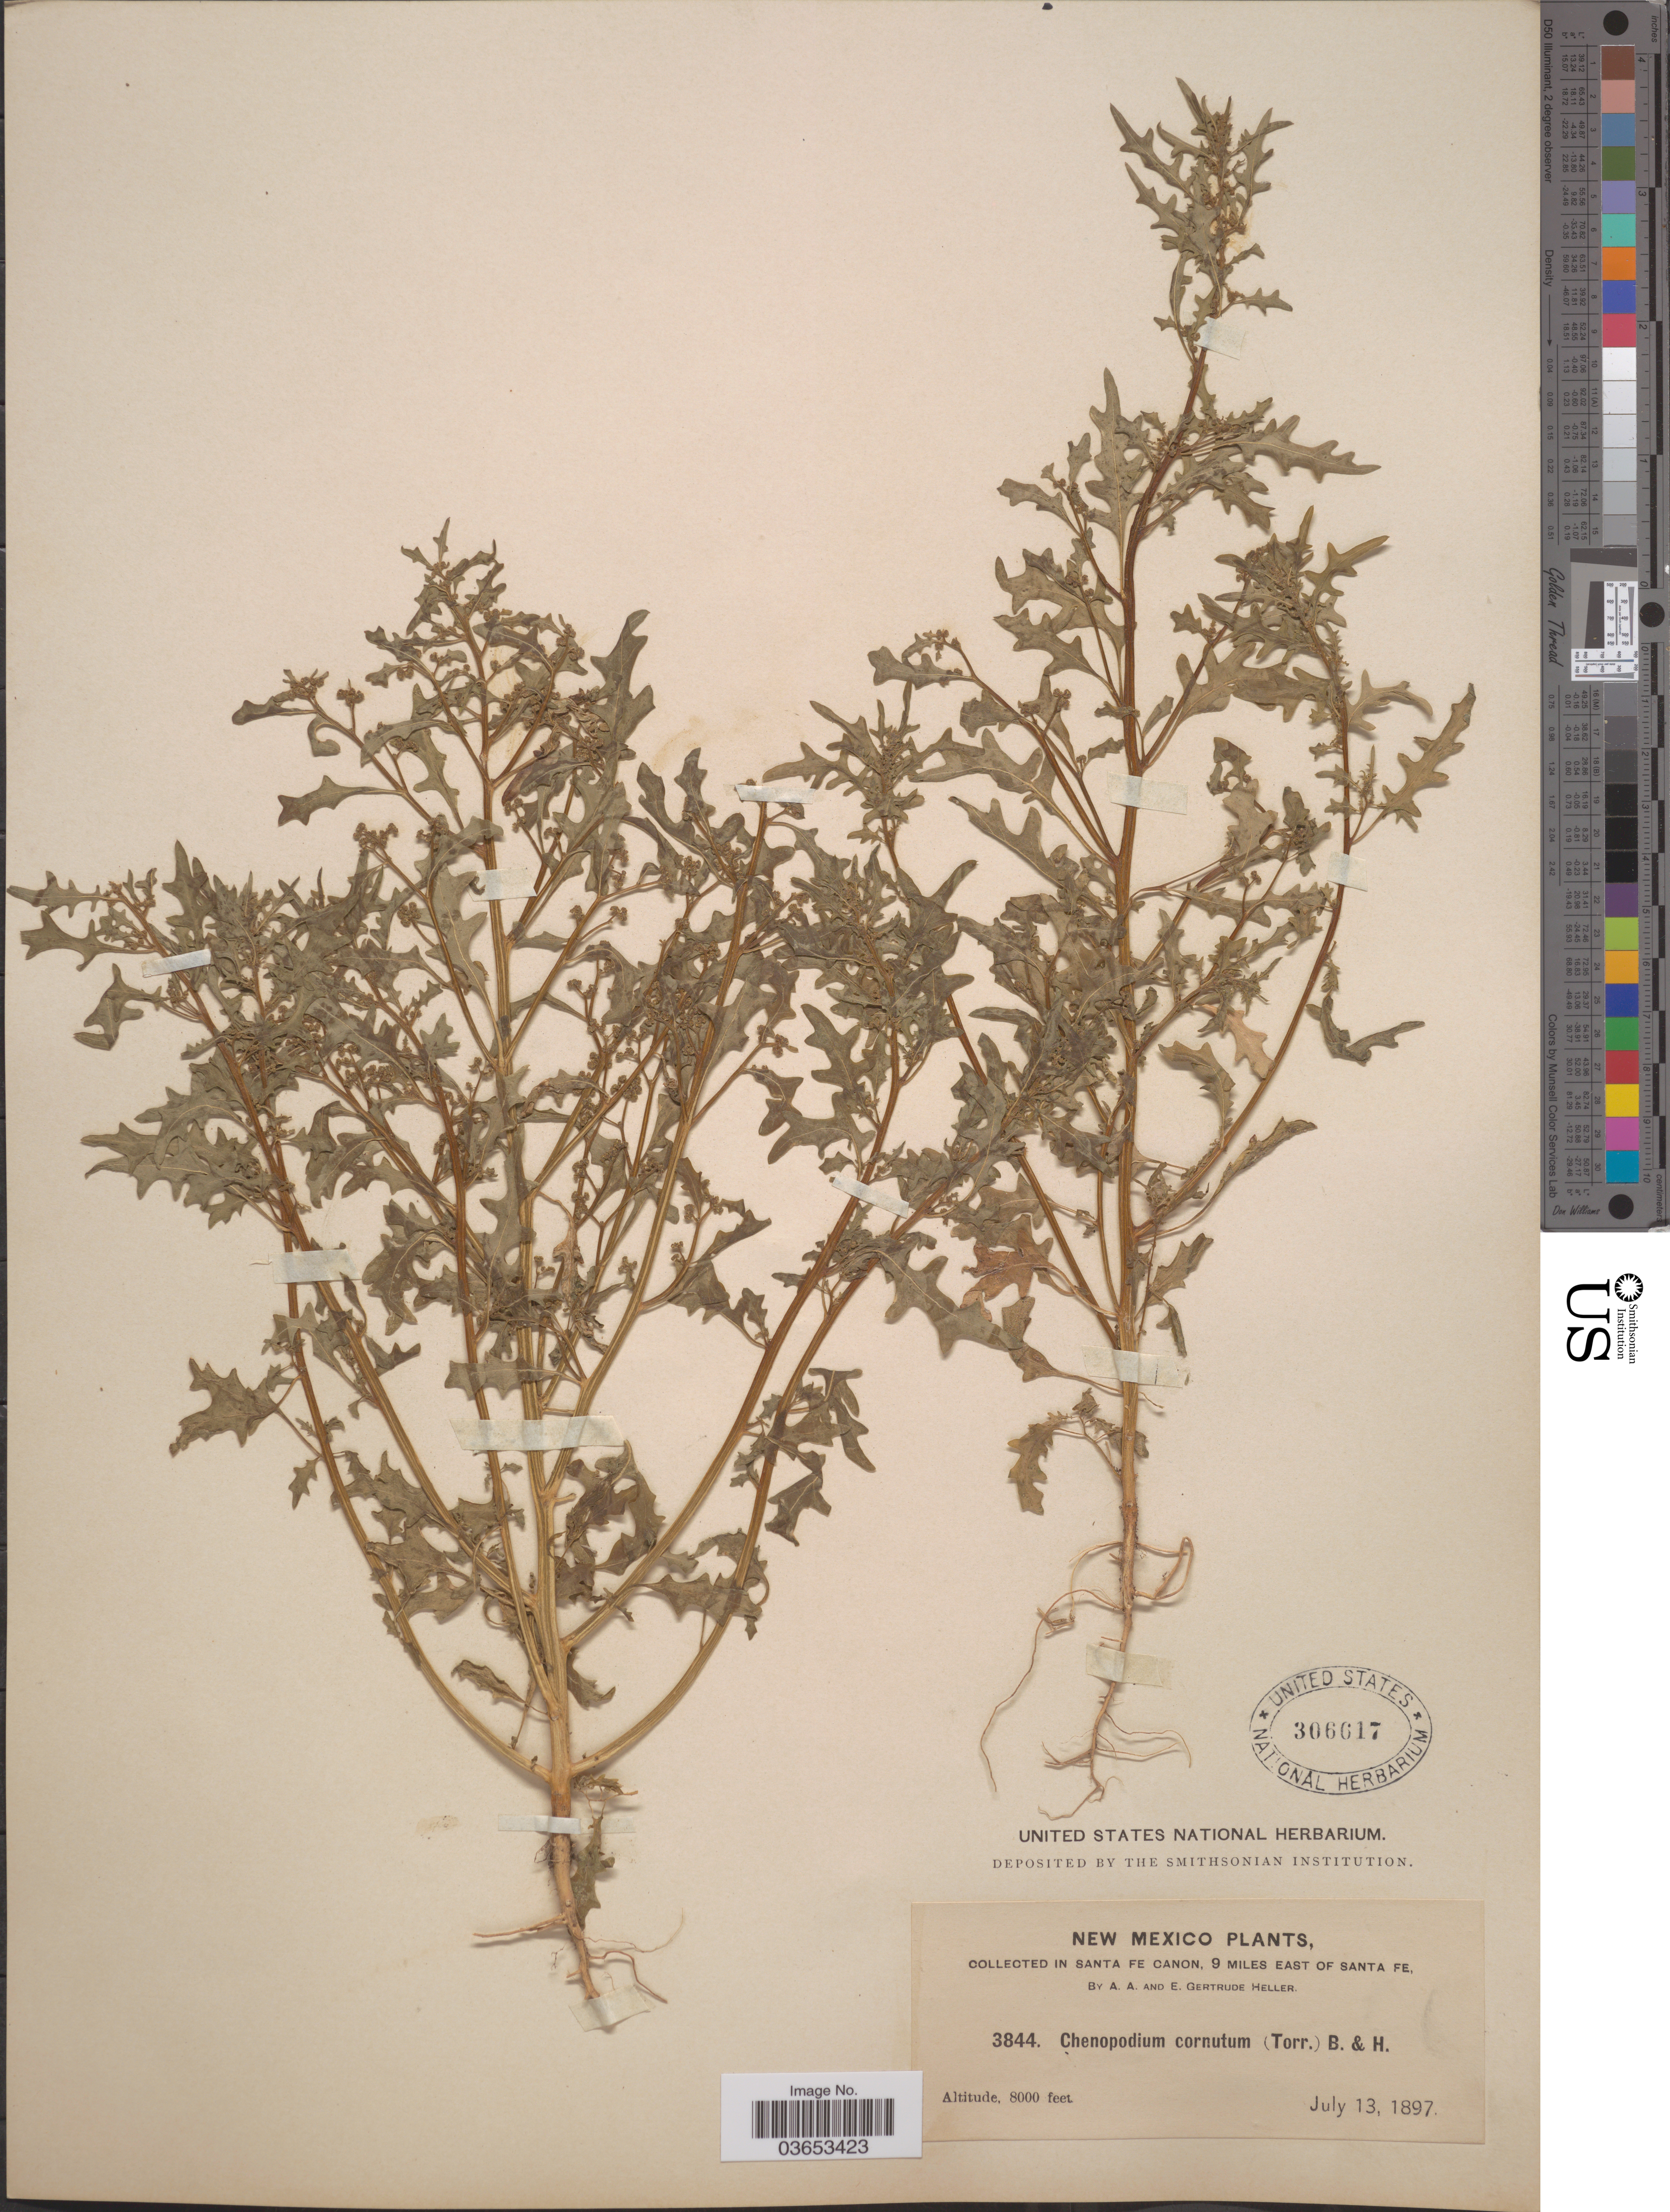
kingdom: Plantae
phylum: Tracheophyta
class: Magnoliopsida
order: Caryophyllales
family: Amaranthaceae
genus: Chenopodium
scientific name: Chenopodium incisum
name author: Poir.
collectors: A. A. Heller & E. G. Heller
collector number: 3844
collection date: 1897-07-13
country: United States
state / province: New Mexico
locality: In Santa Fe Canon, 9 miles east of Santa Fe.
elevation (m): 2438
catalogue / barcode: US 306617